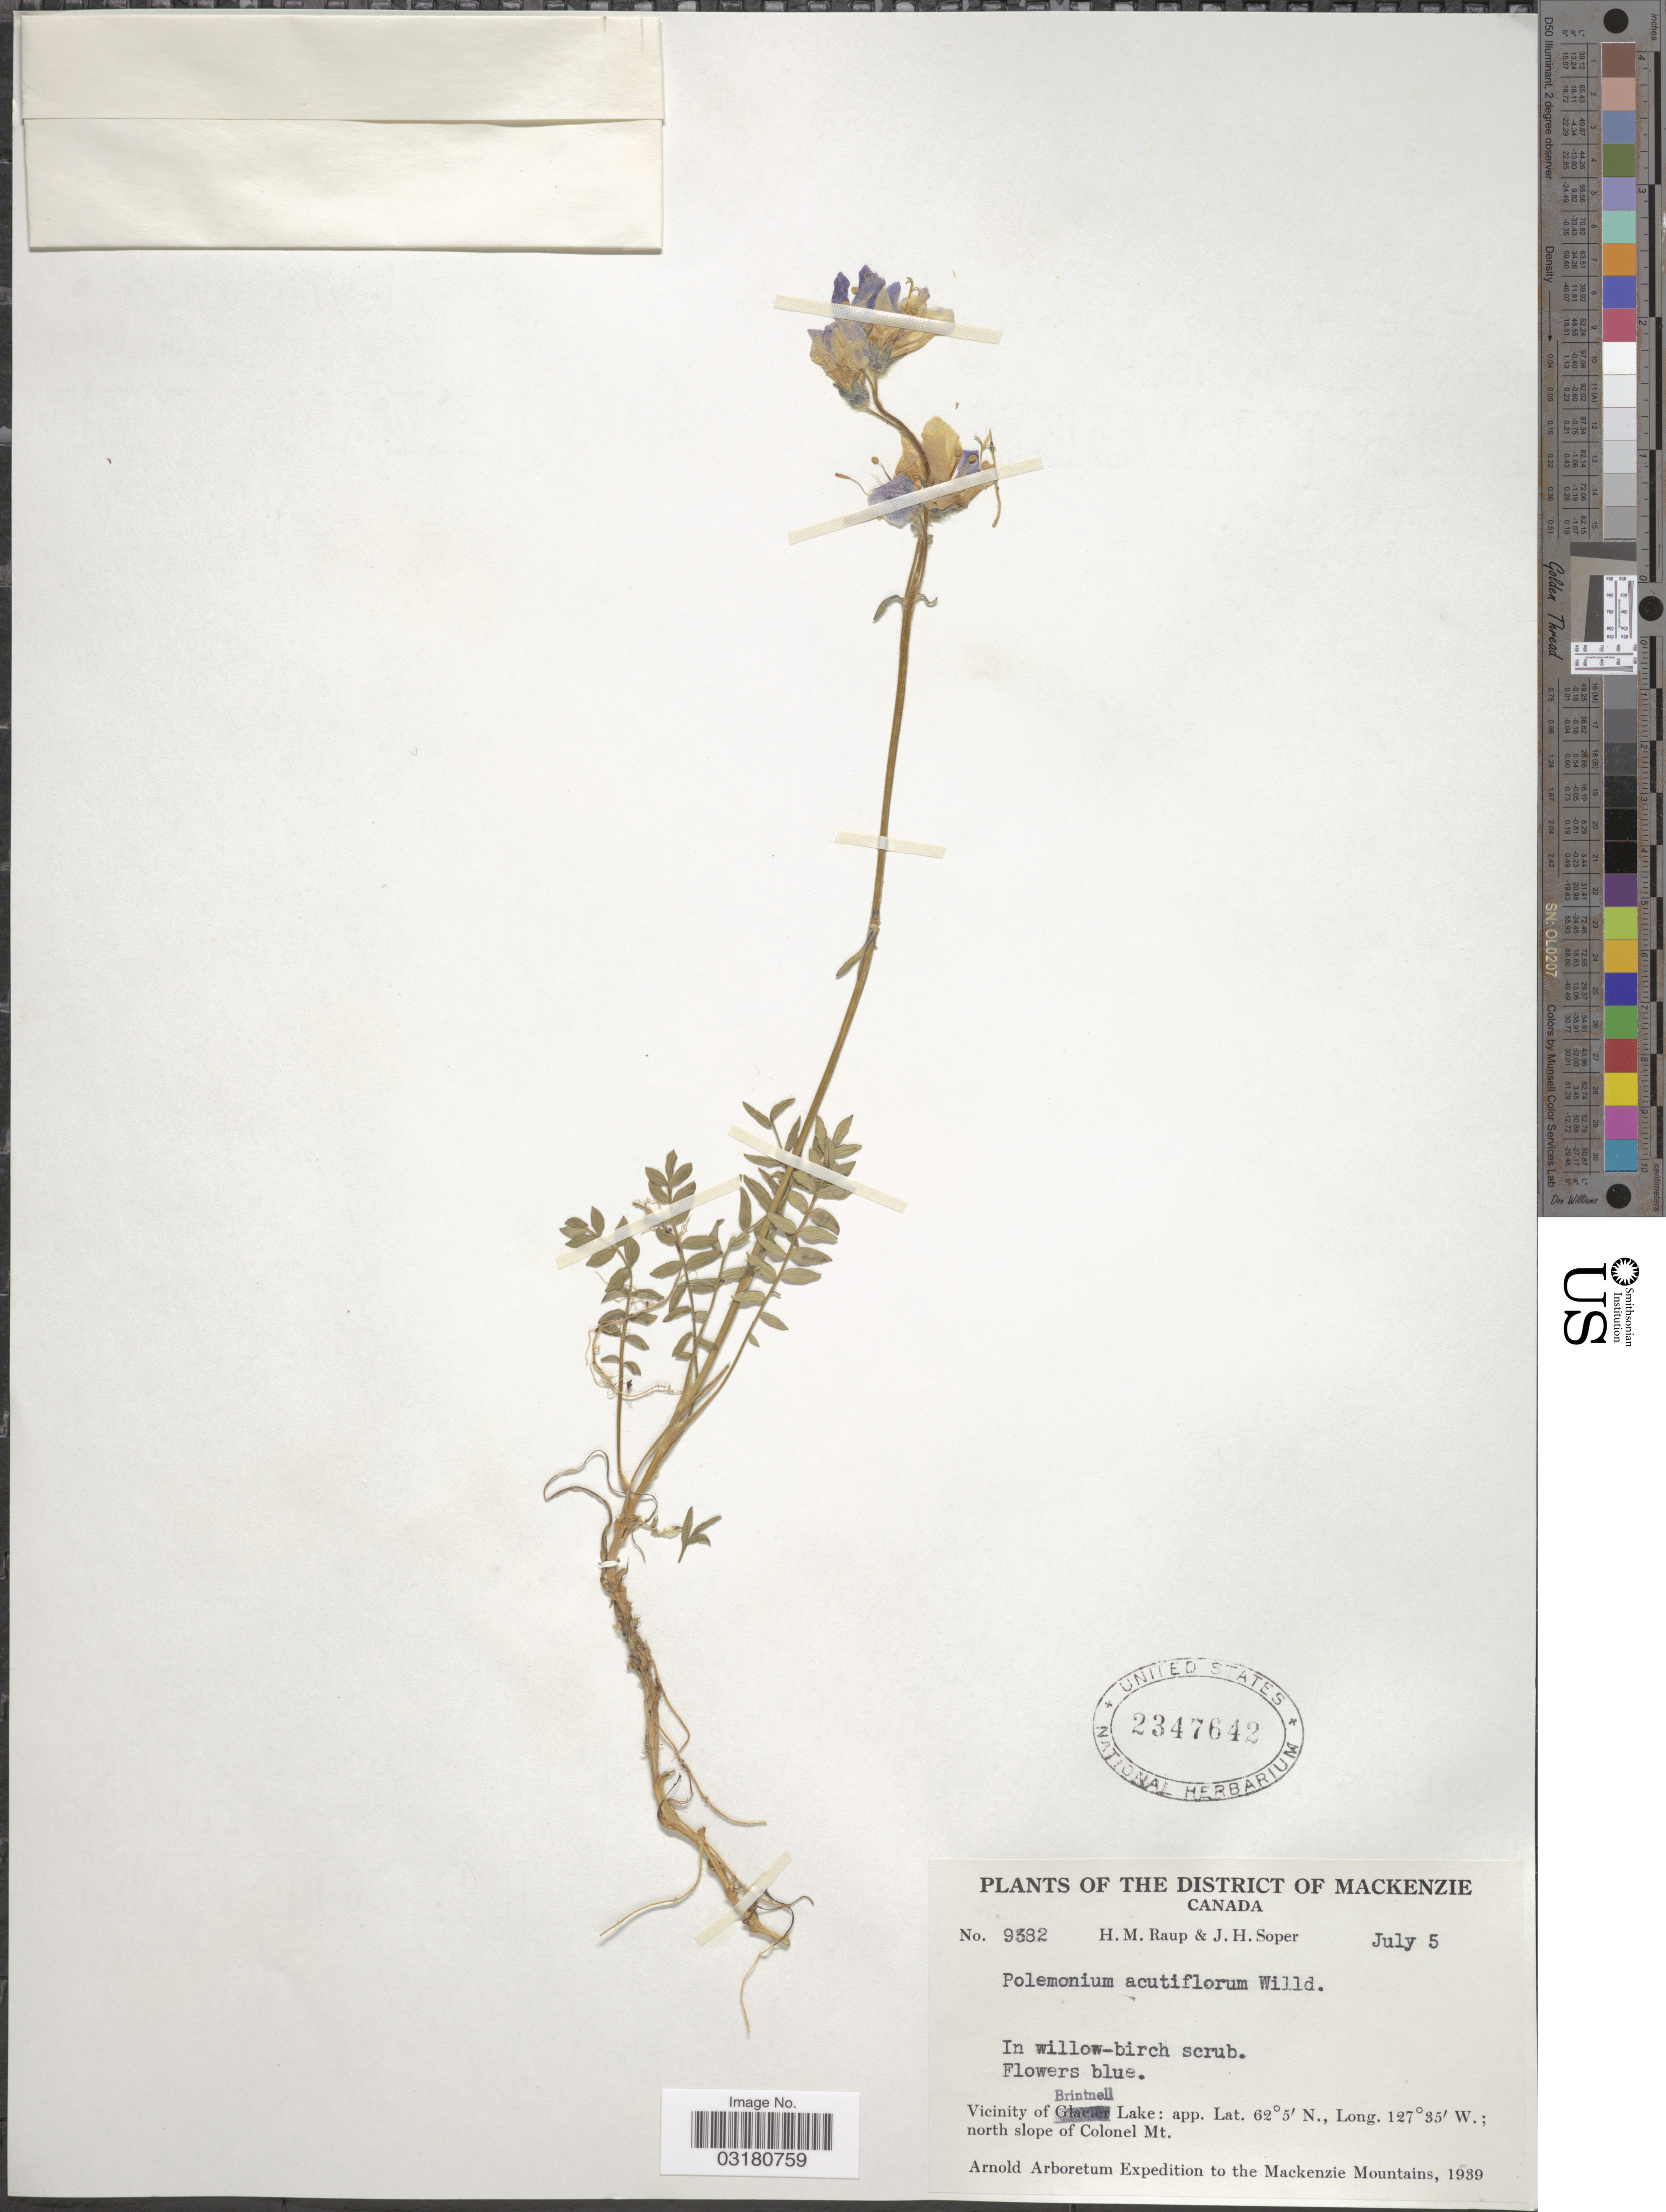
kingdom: Plantae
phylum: Tracheophyta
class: Magnoliopsida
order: Ericales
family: Polemoniaceae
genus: Polemonium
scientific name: Polemonium acutiflorum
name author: Willd. ex Roem. & Schult.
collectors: H. Raup & J. H. Soper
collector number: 9382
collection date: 1939-07-05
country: Canada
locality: District of Mackenzie. Vicinity of Brintnell Lake; north slope of Colonel Mt.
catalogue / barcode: US 2347642